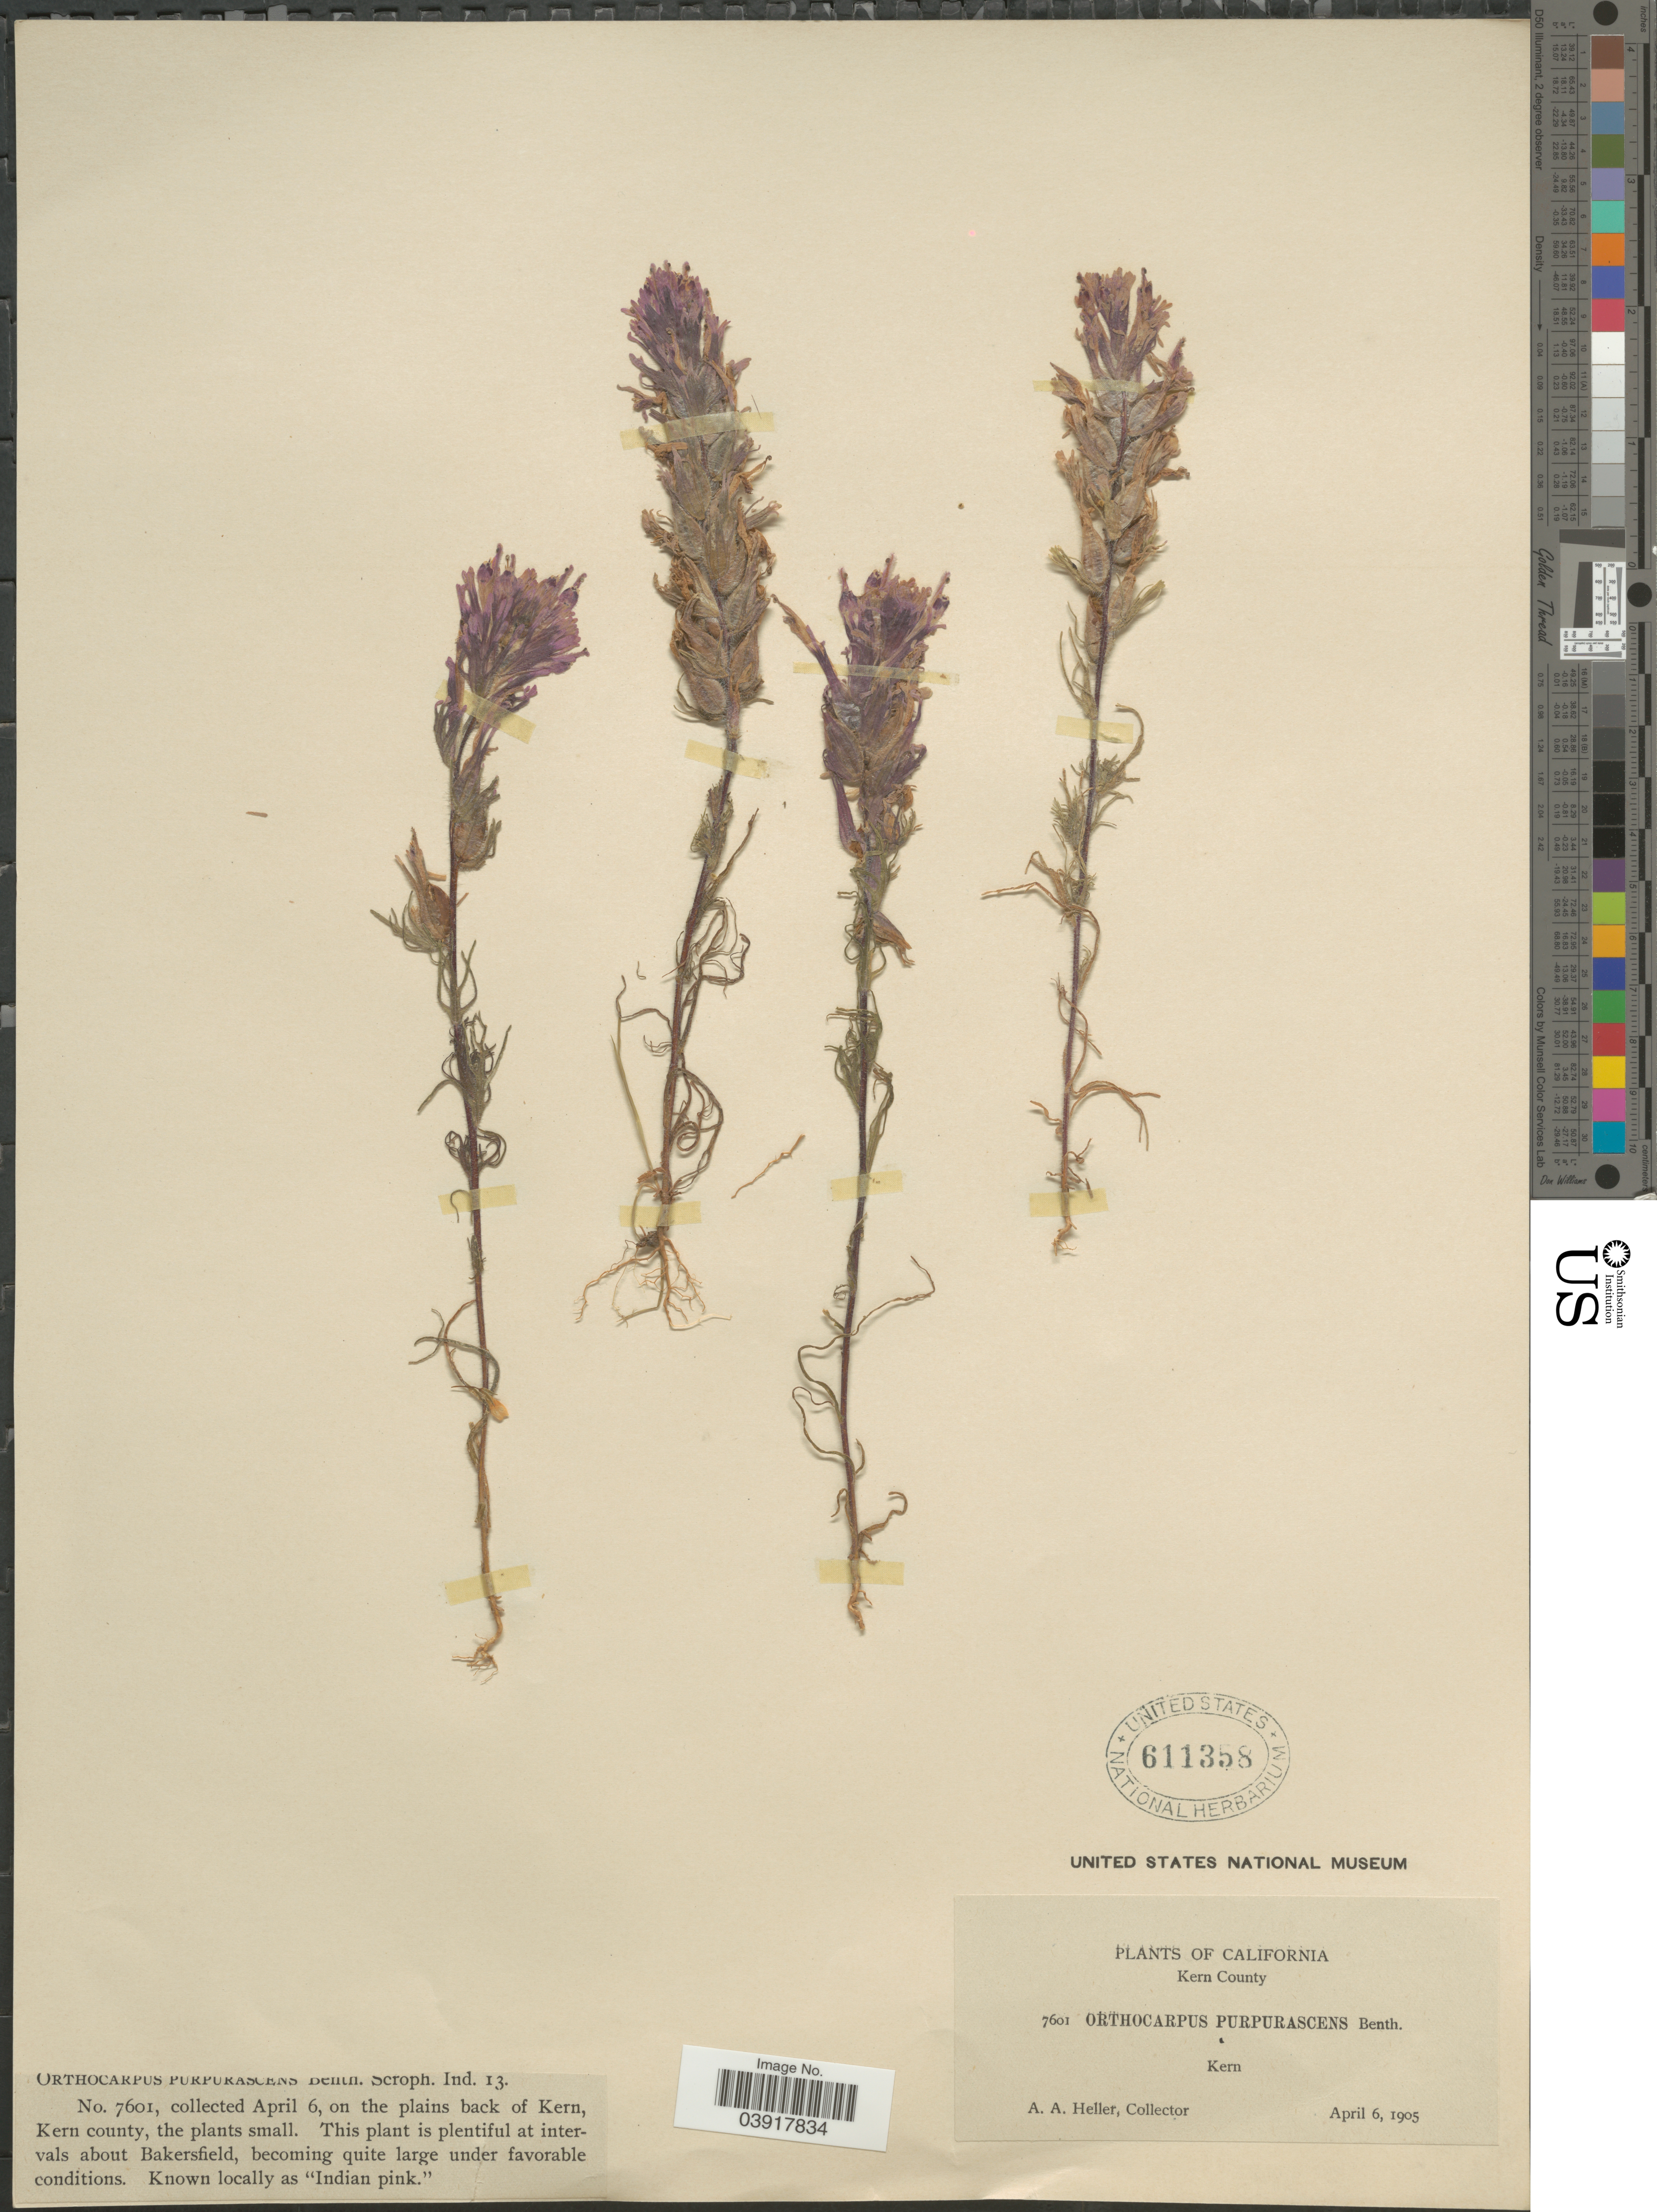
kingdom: Plantae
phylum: Tracheophyta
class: Magnoliopsida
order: Lamiales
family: Orobanchaceae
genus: Orthocarpus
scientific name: Orthocarpus purpurascens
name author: Benth.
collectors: A. A. Heller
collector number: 7601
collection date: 1905-04-06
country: United States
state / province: California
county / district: Kern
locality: On the plains back of Kern, Kern County. At intervals about Bakersfield [unsure placement]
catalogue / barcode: US 611358